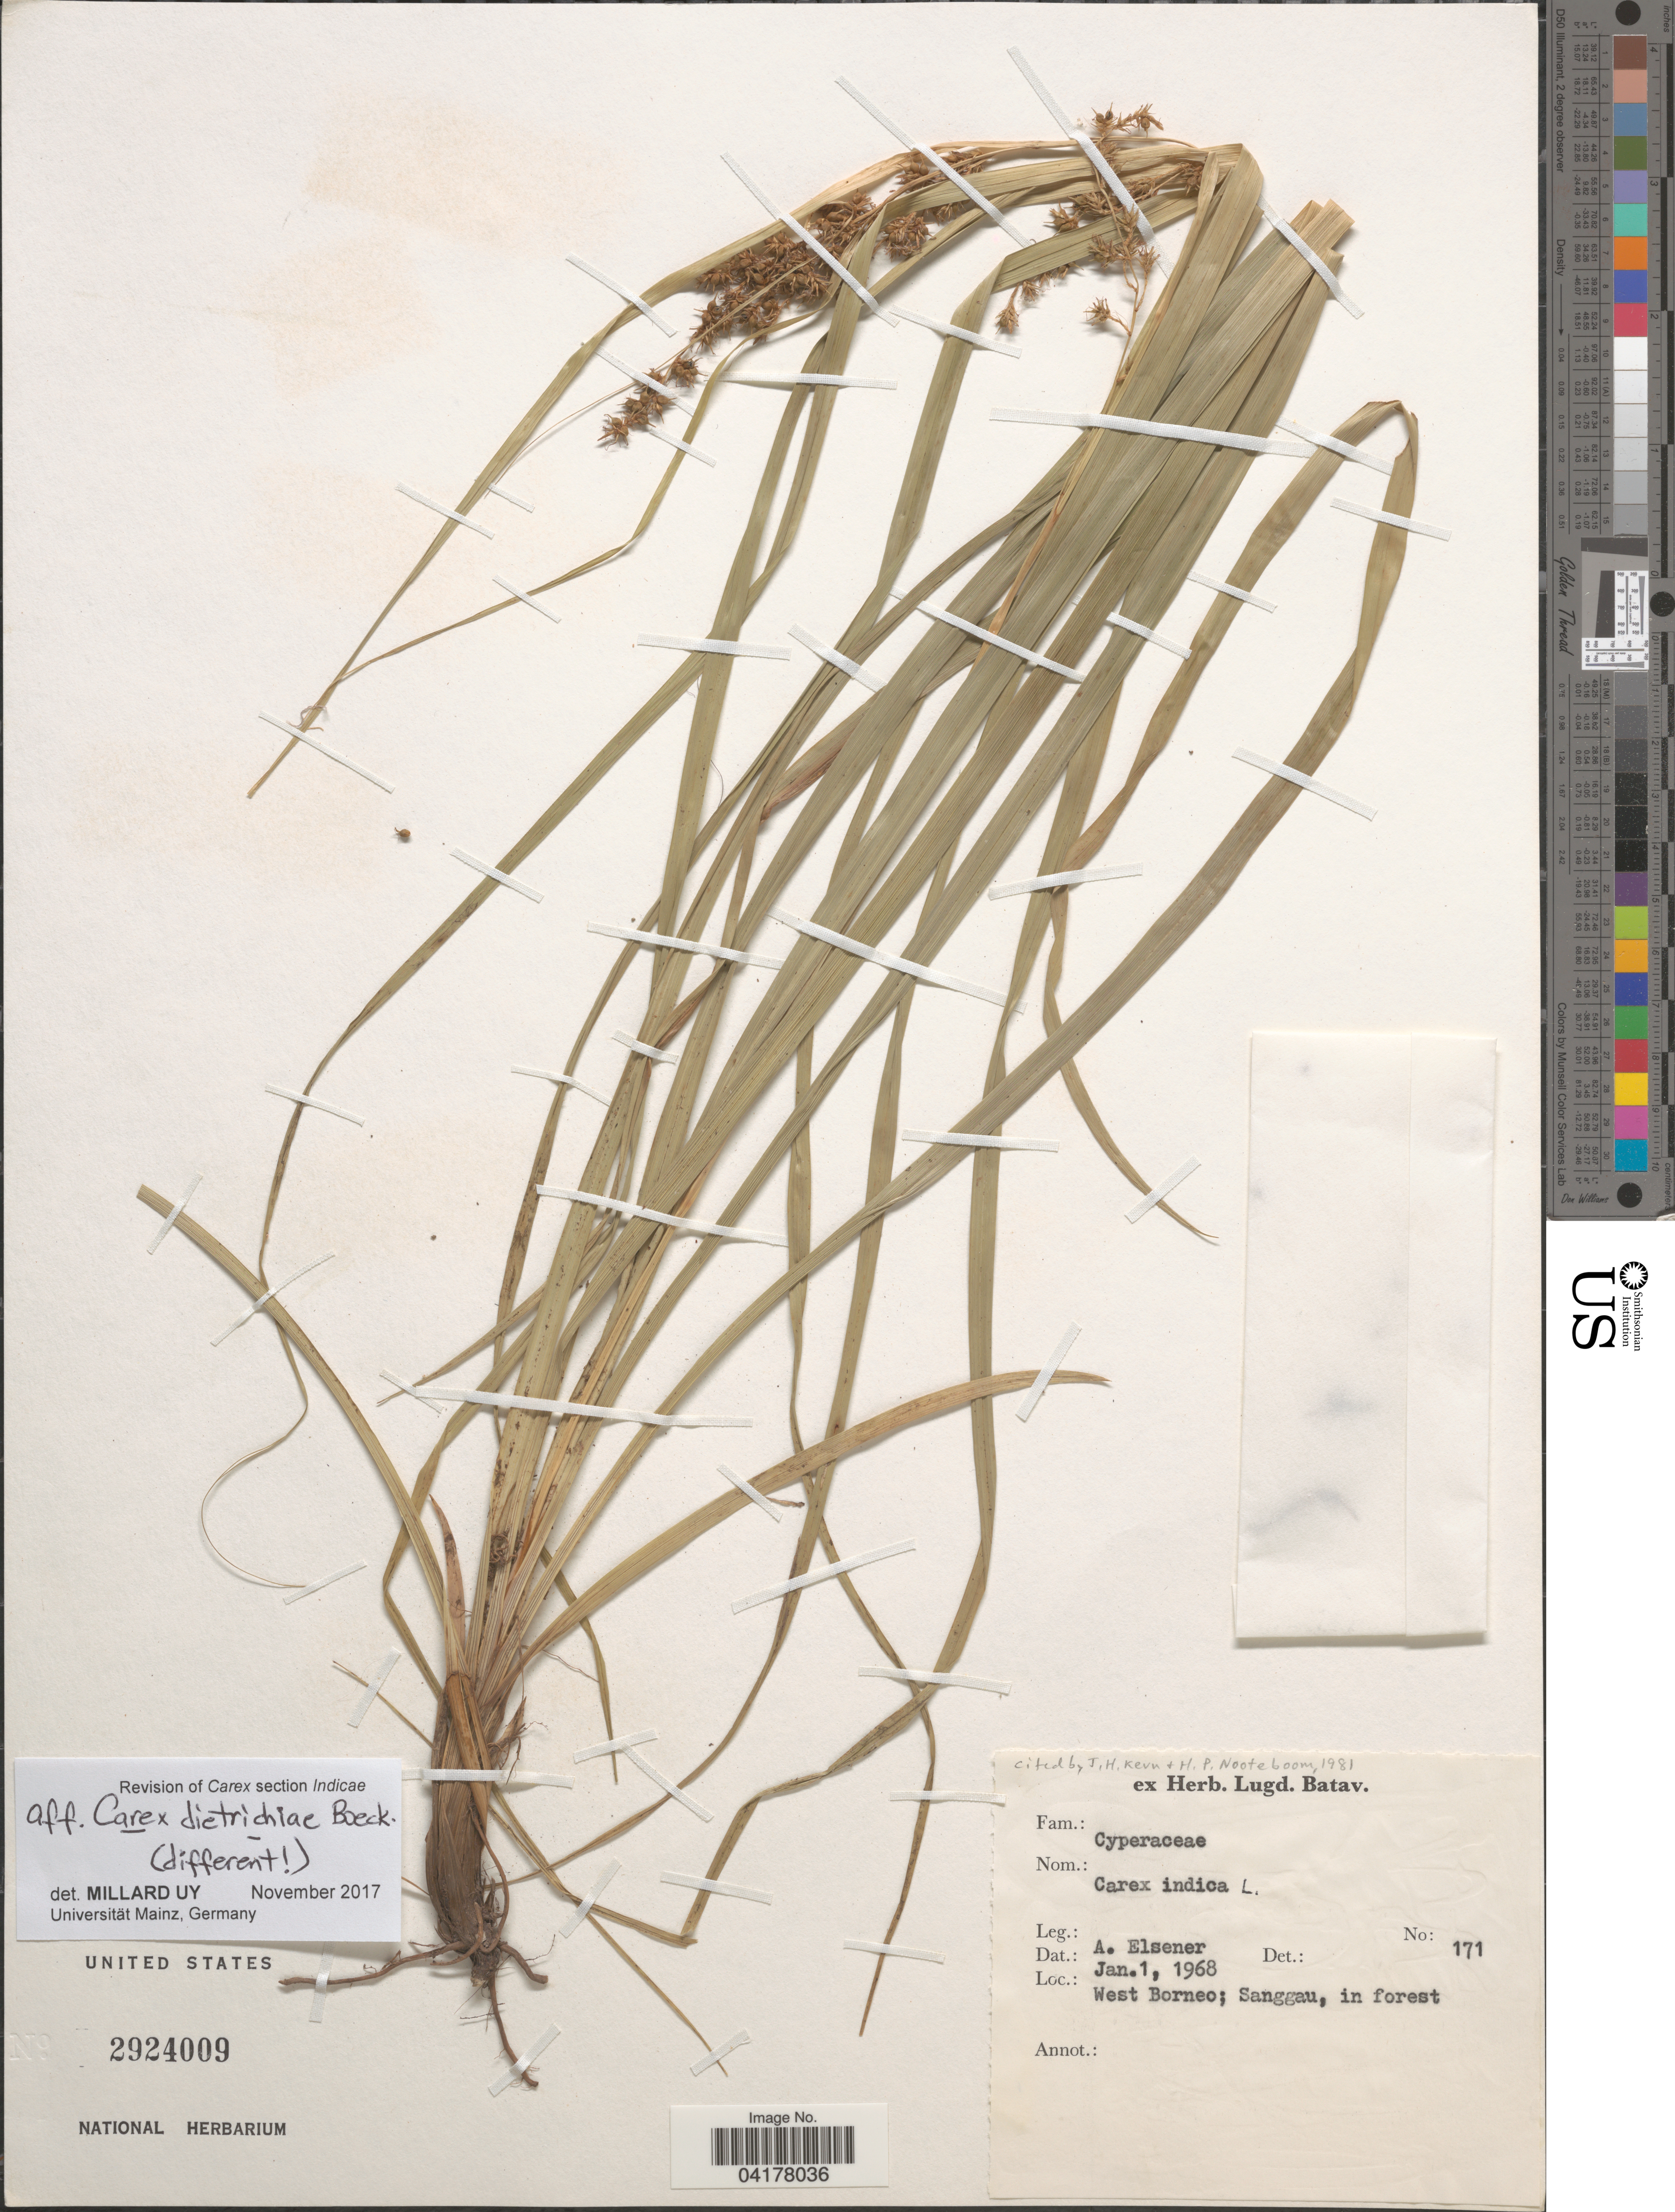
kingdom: Plantae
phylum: Tracheophyta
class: Liliopsida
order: Poales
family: Cyperaceae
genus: Carex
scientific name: Carex dietrichiae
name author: Boeckeler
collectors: A. Elsener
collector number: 171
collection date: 1968-01-01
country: Indonesia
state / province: Kalimantan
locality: West Borneo; Sanggau.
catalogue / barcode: US 2924009